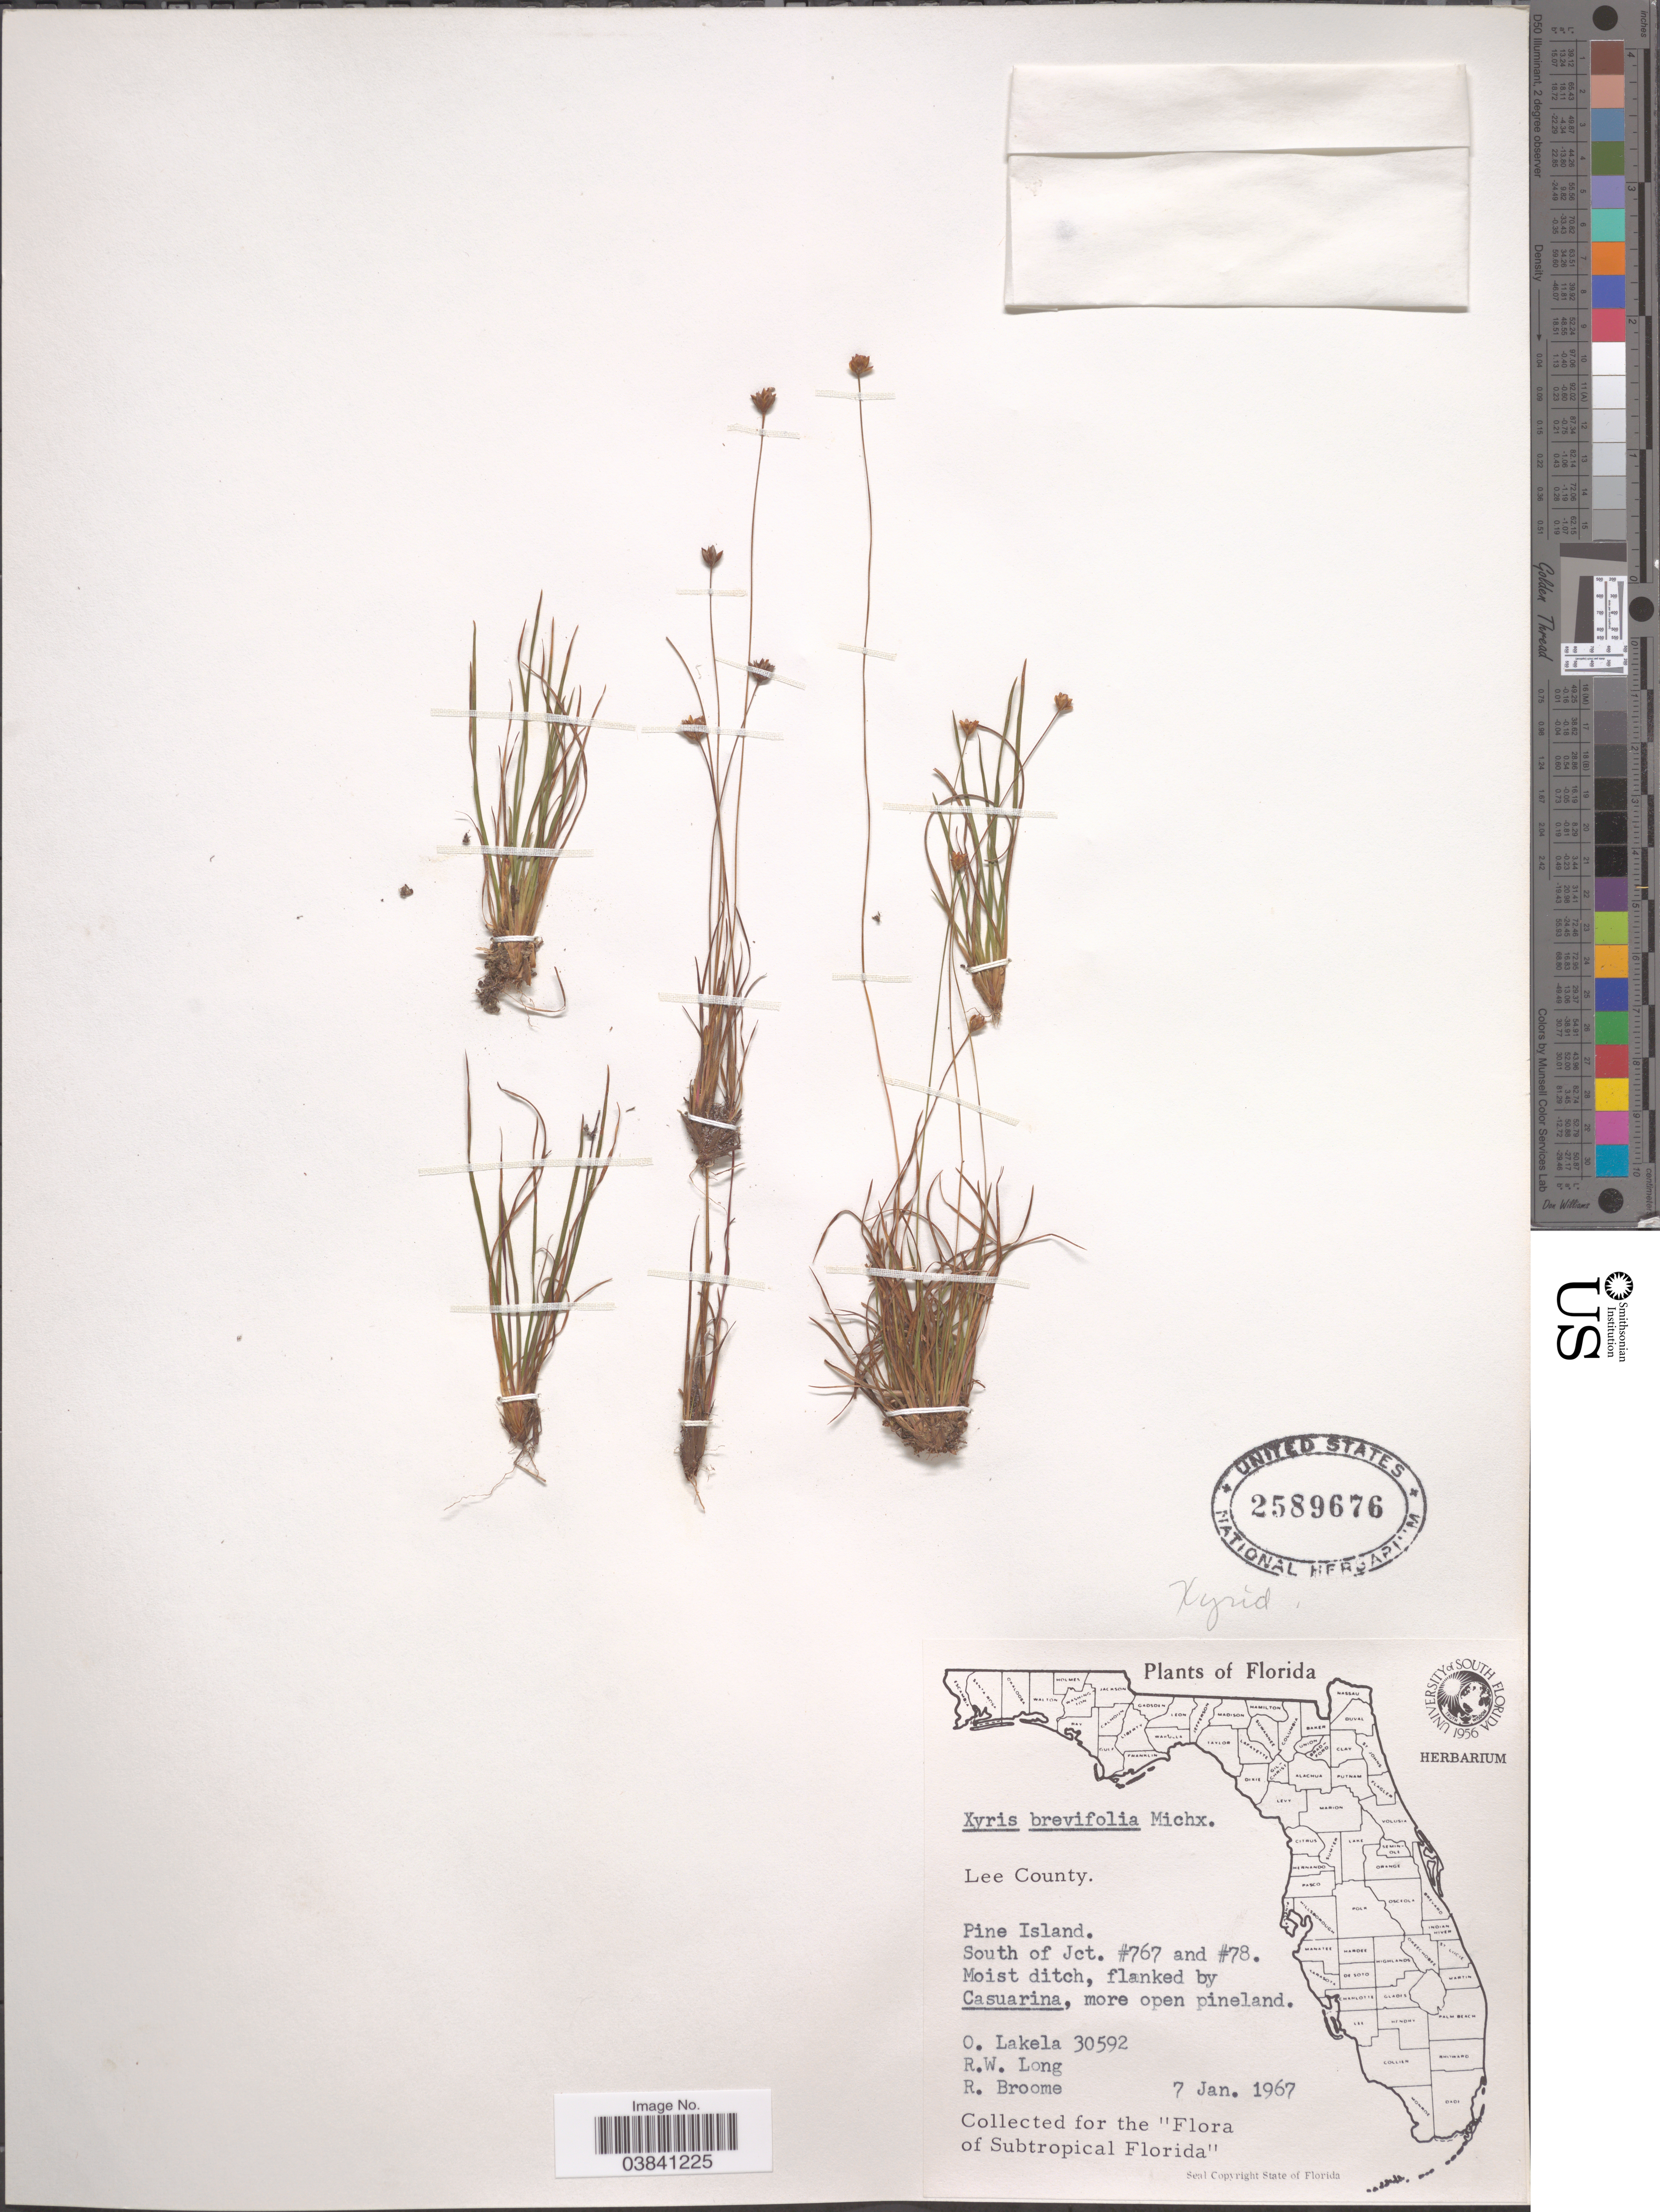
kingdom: Plantae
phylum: Tracheophyta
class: Liliopsida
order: Poales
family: Xyridaceae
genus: Xyris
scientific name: Xyris brevifolia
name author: Michx.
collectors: O. Lakela, R. W. Long & R. Broome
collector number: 30592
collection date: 1967-01-07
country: United States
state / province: Florida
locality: Lee County. Pine Island. South of jct. #767 and # 78.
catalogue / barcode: US 2589676